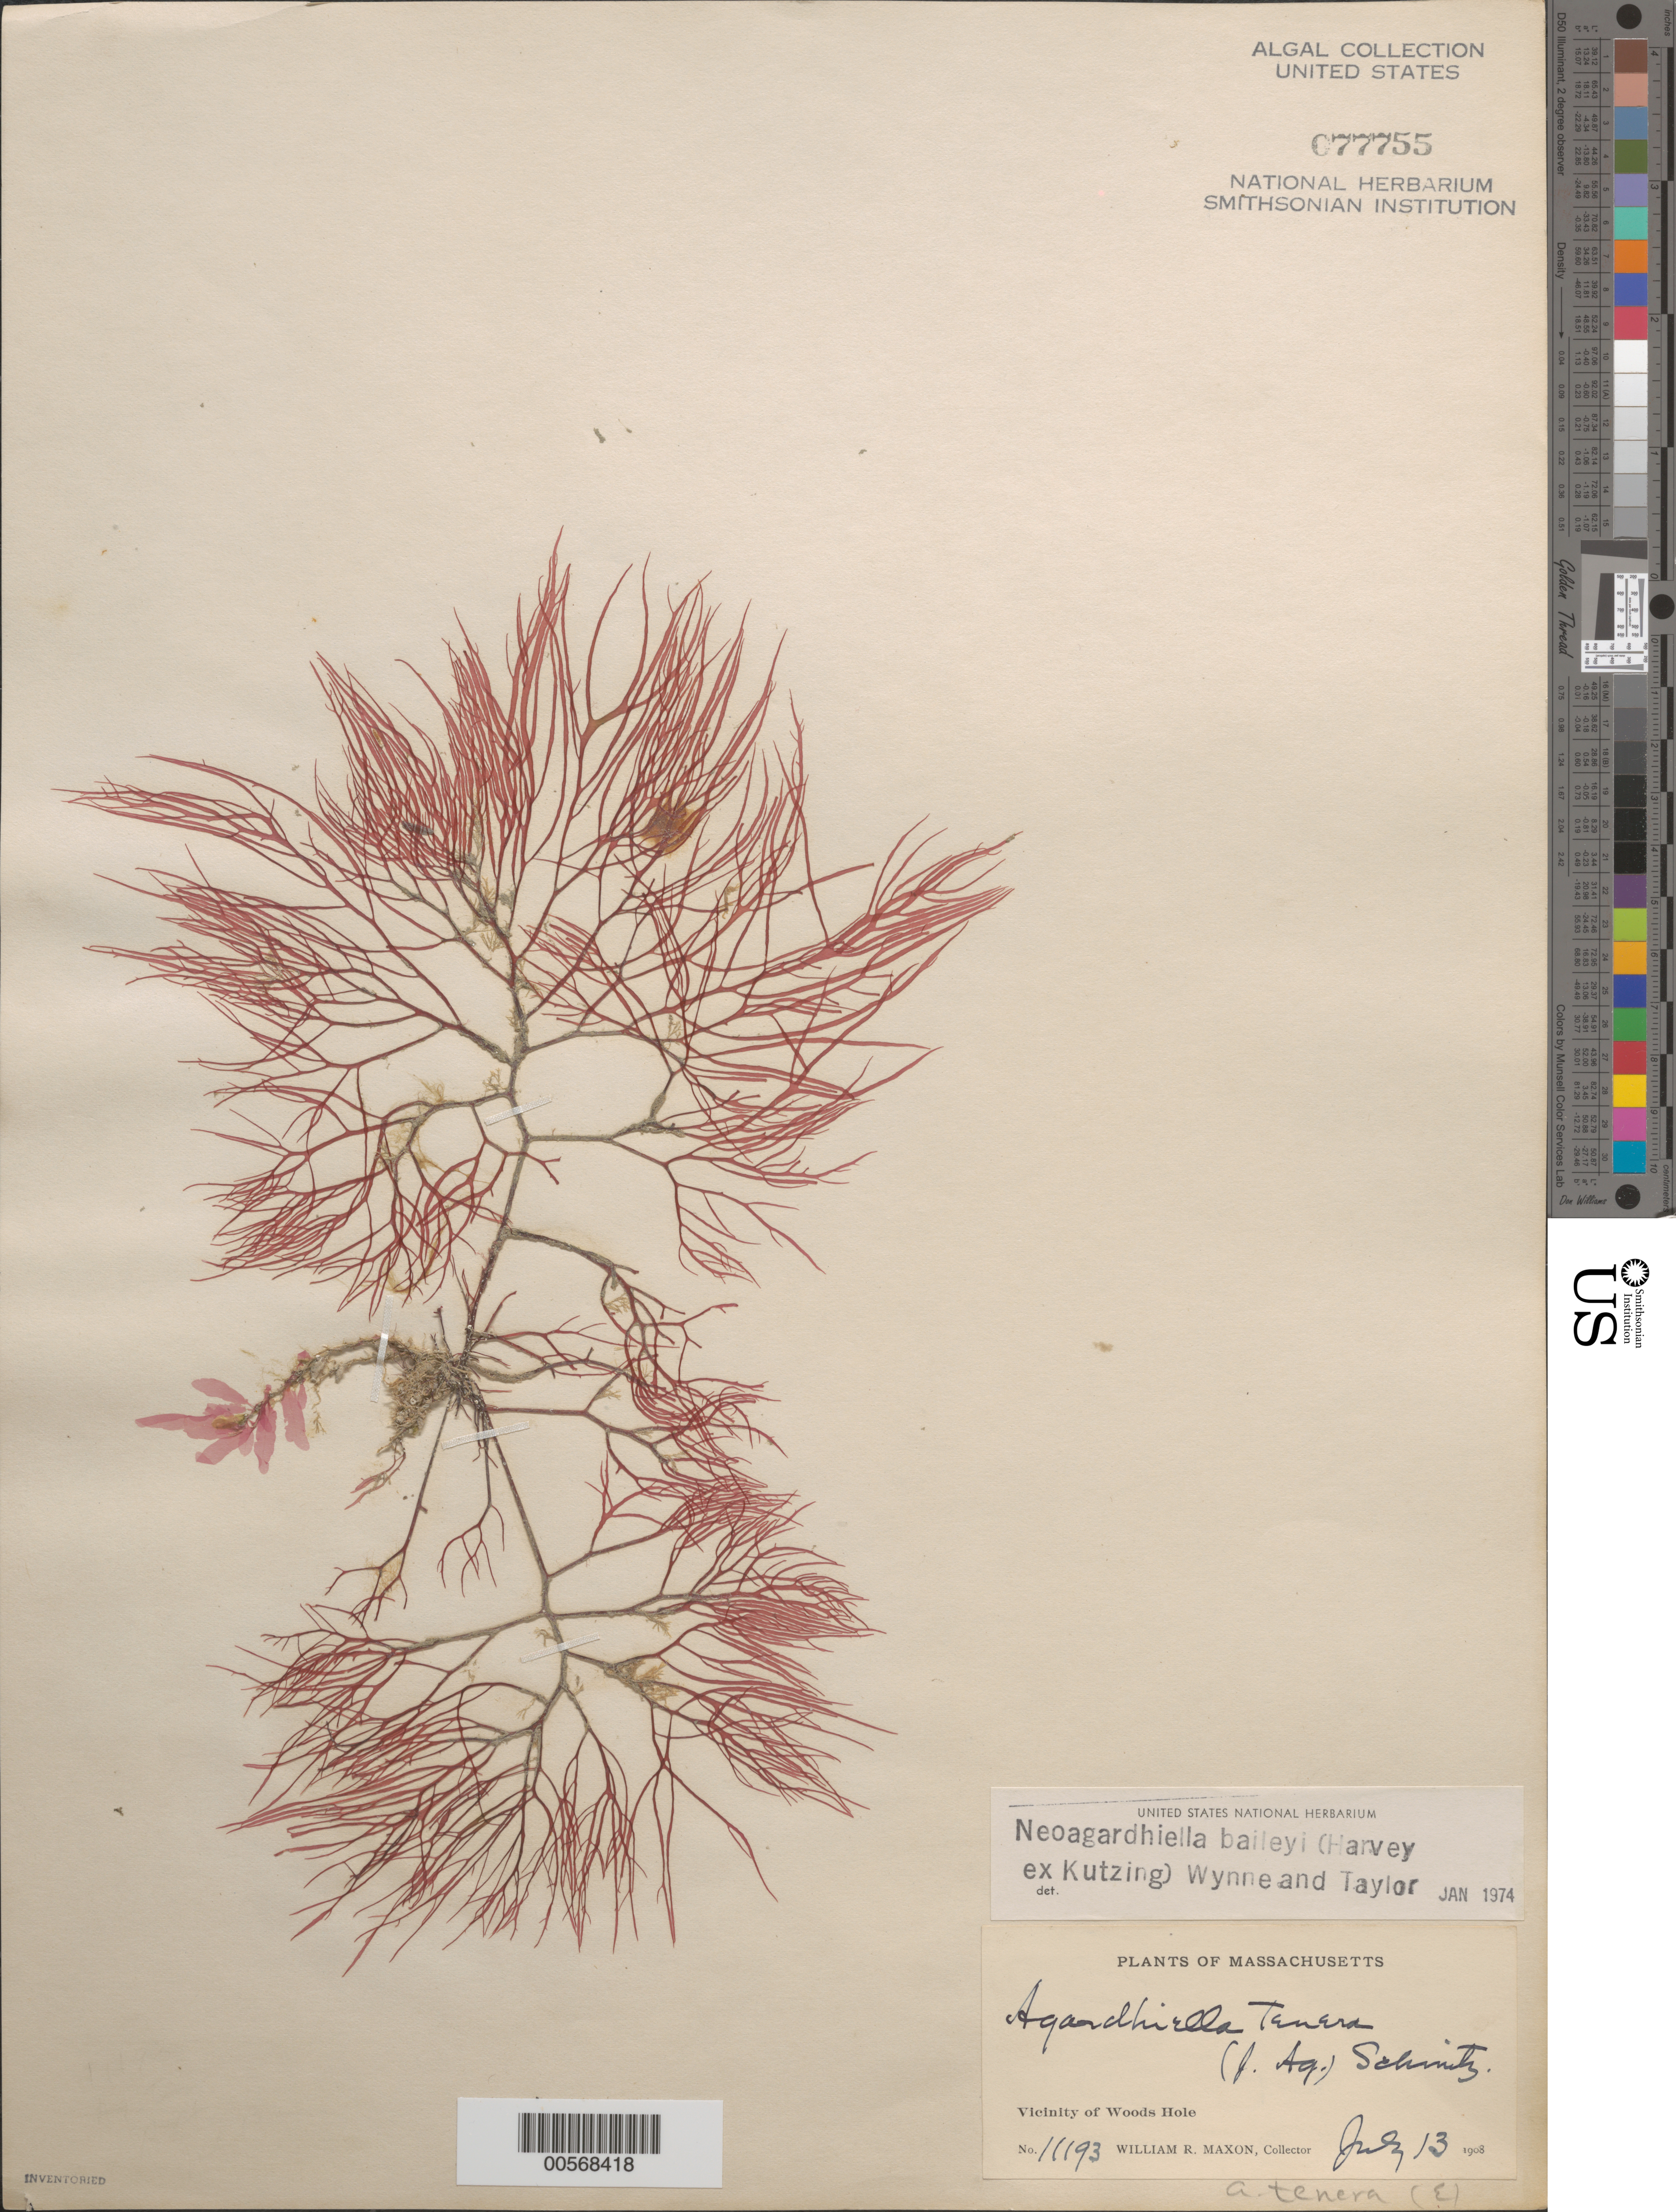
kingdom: Plantae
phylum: Rhodophyta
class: Florideophyceae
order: Gigartinales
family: Solieriaceae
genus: Agardhiella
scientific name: Agardhiella subulata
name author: (C. Agardh) G.T.Kraft & M.J. Wynne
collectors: W. R. Maxon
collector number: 11193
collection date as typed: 13 Jul 1908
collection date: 1908-07-13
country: United States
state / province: Massachusetts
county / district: Barnstable County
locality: Woods Hole area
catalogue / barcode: US 77755